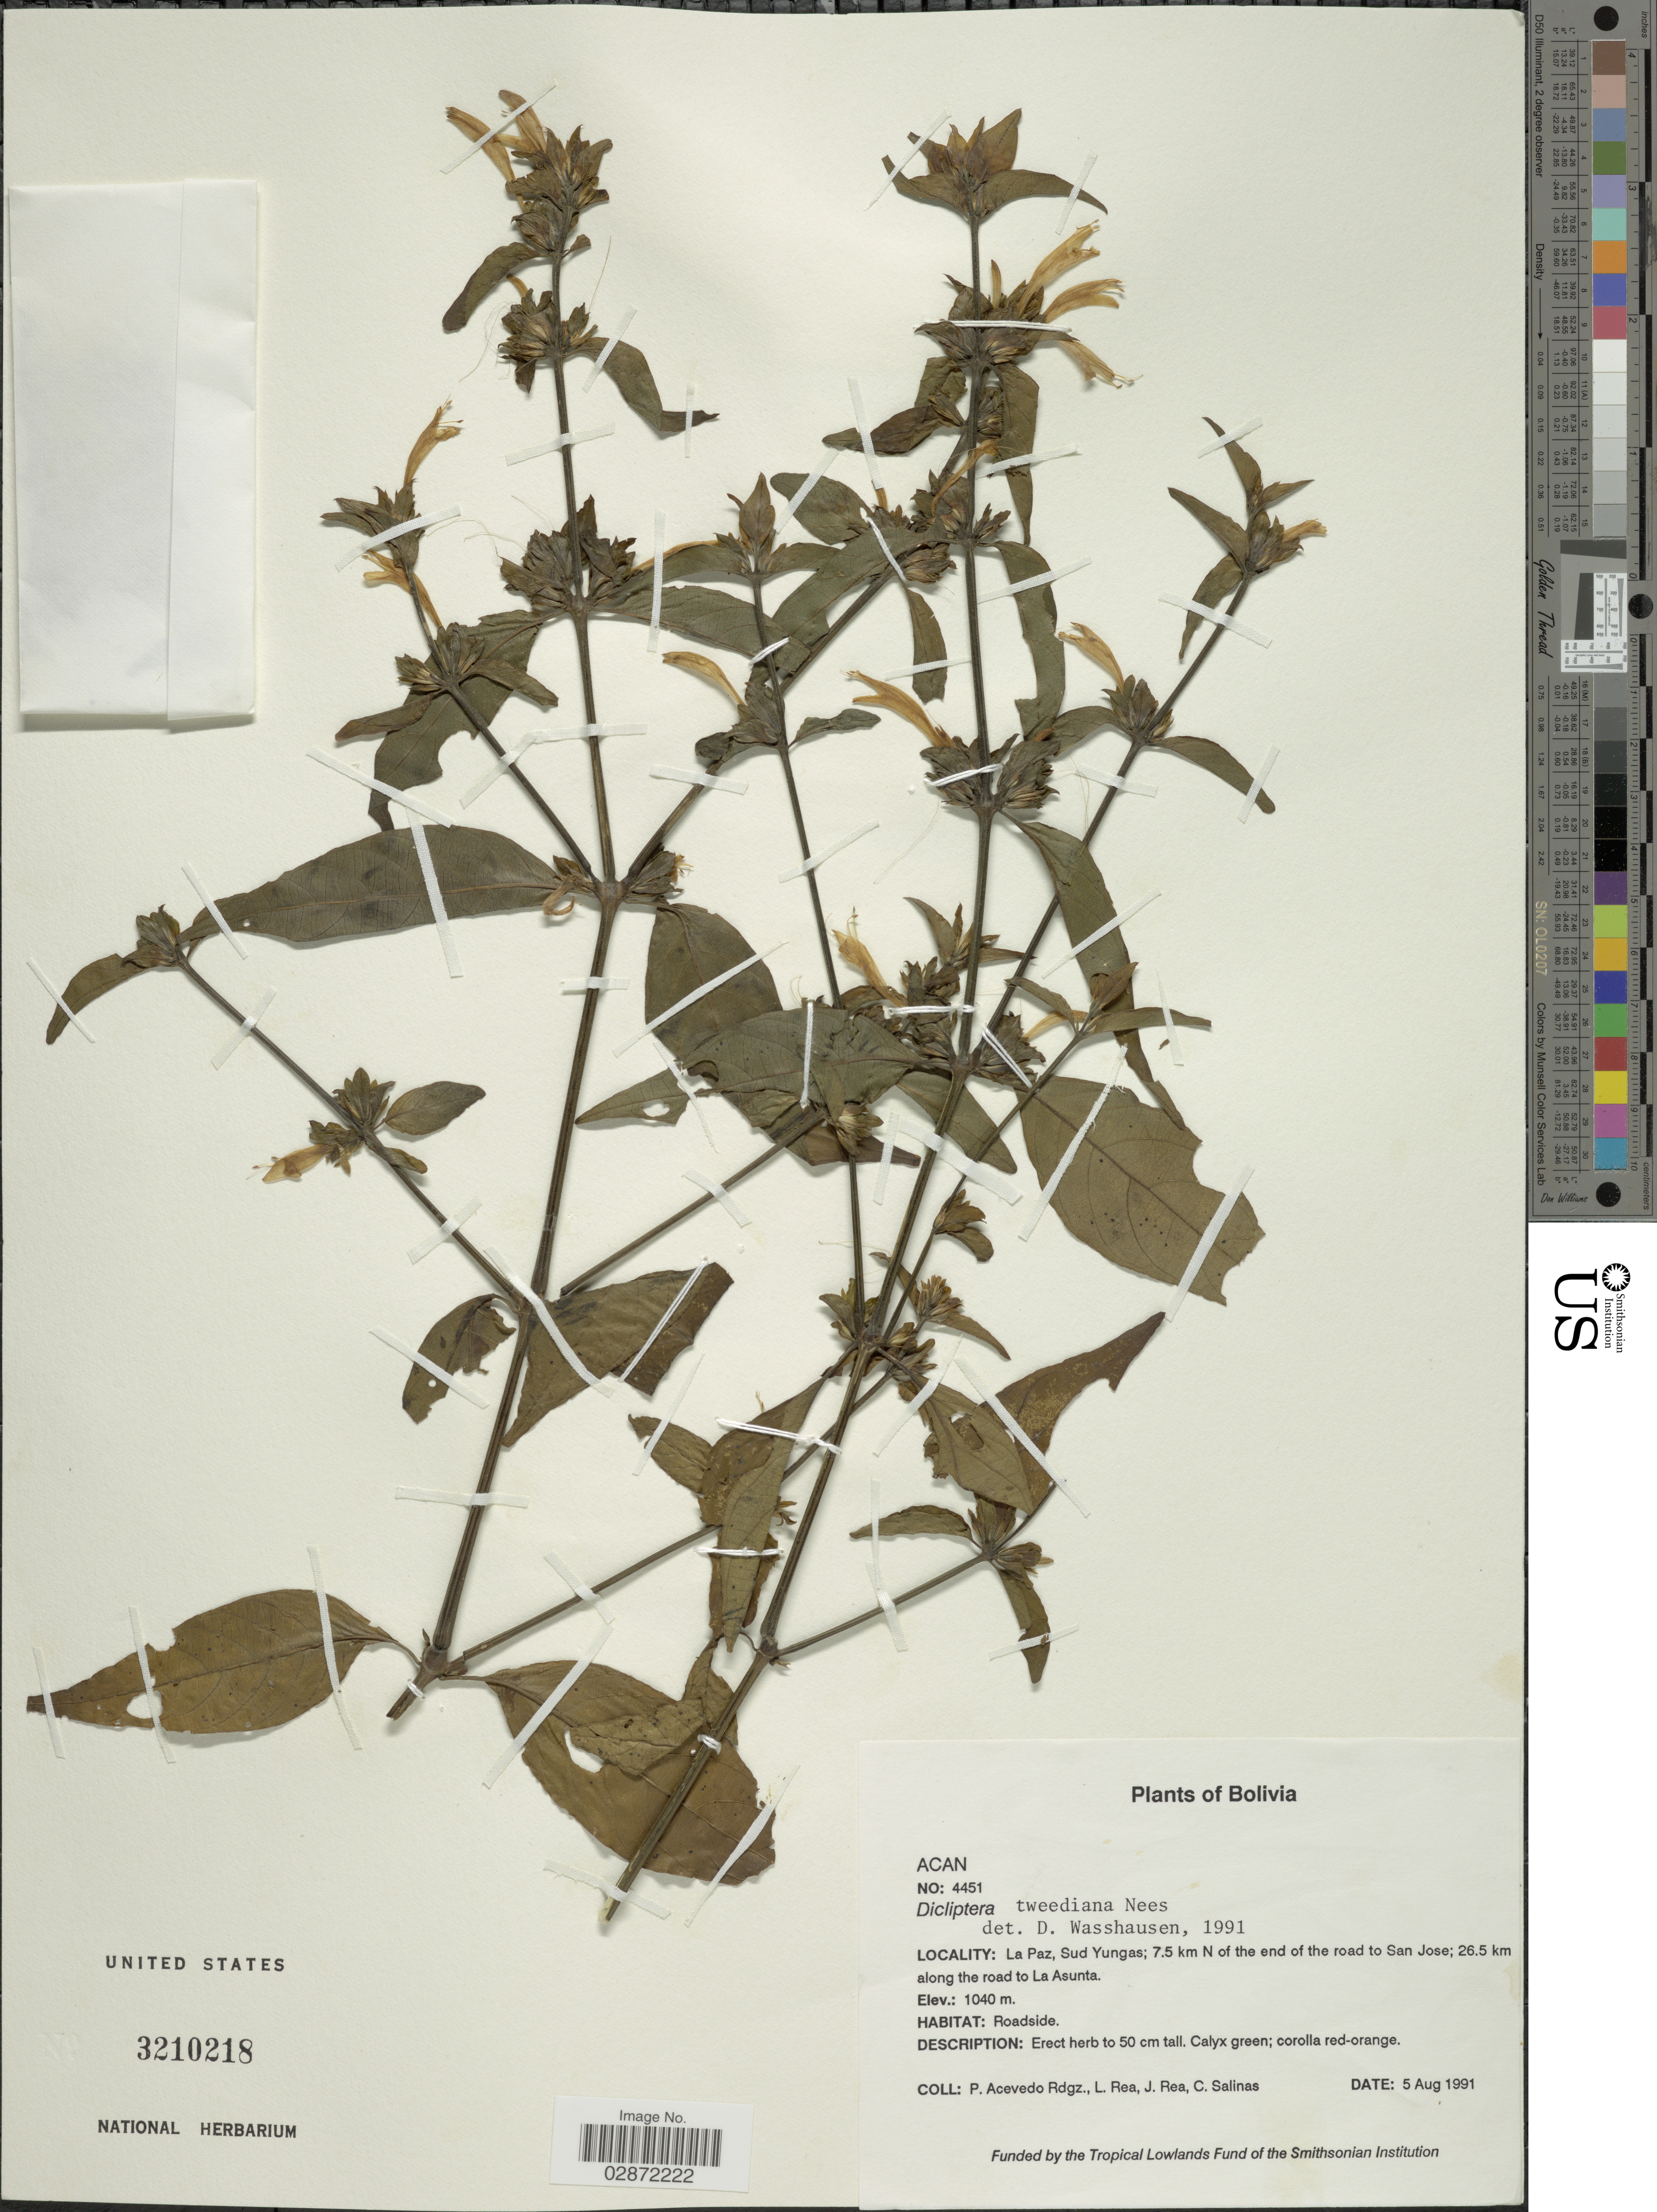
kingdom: Plantae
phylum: Tracheophyta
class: Magnoliopsida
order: Lamiales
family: Acanthaceae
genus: Dicliptera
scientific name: Dicliptera squarrosa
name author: Nees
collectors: P. Acevedo-Rodr., L. Rea, J. Rea & C. Salinas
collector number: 4451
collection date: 1991-08-05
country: Bolivia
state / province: La Paz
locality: Sud Yungas; 7.5 km N of the end of the road to San Jose; 26.5 km along the road to La Asunta.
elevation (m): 1040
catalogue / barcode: US 3210218